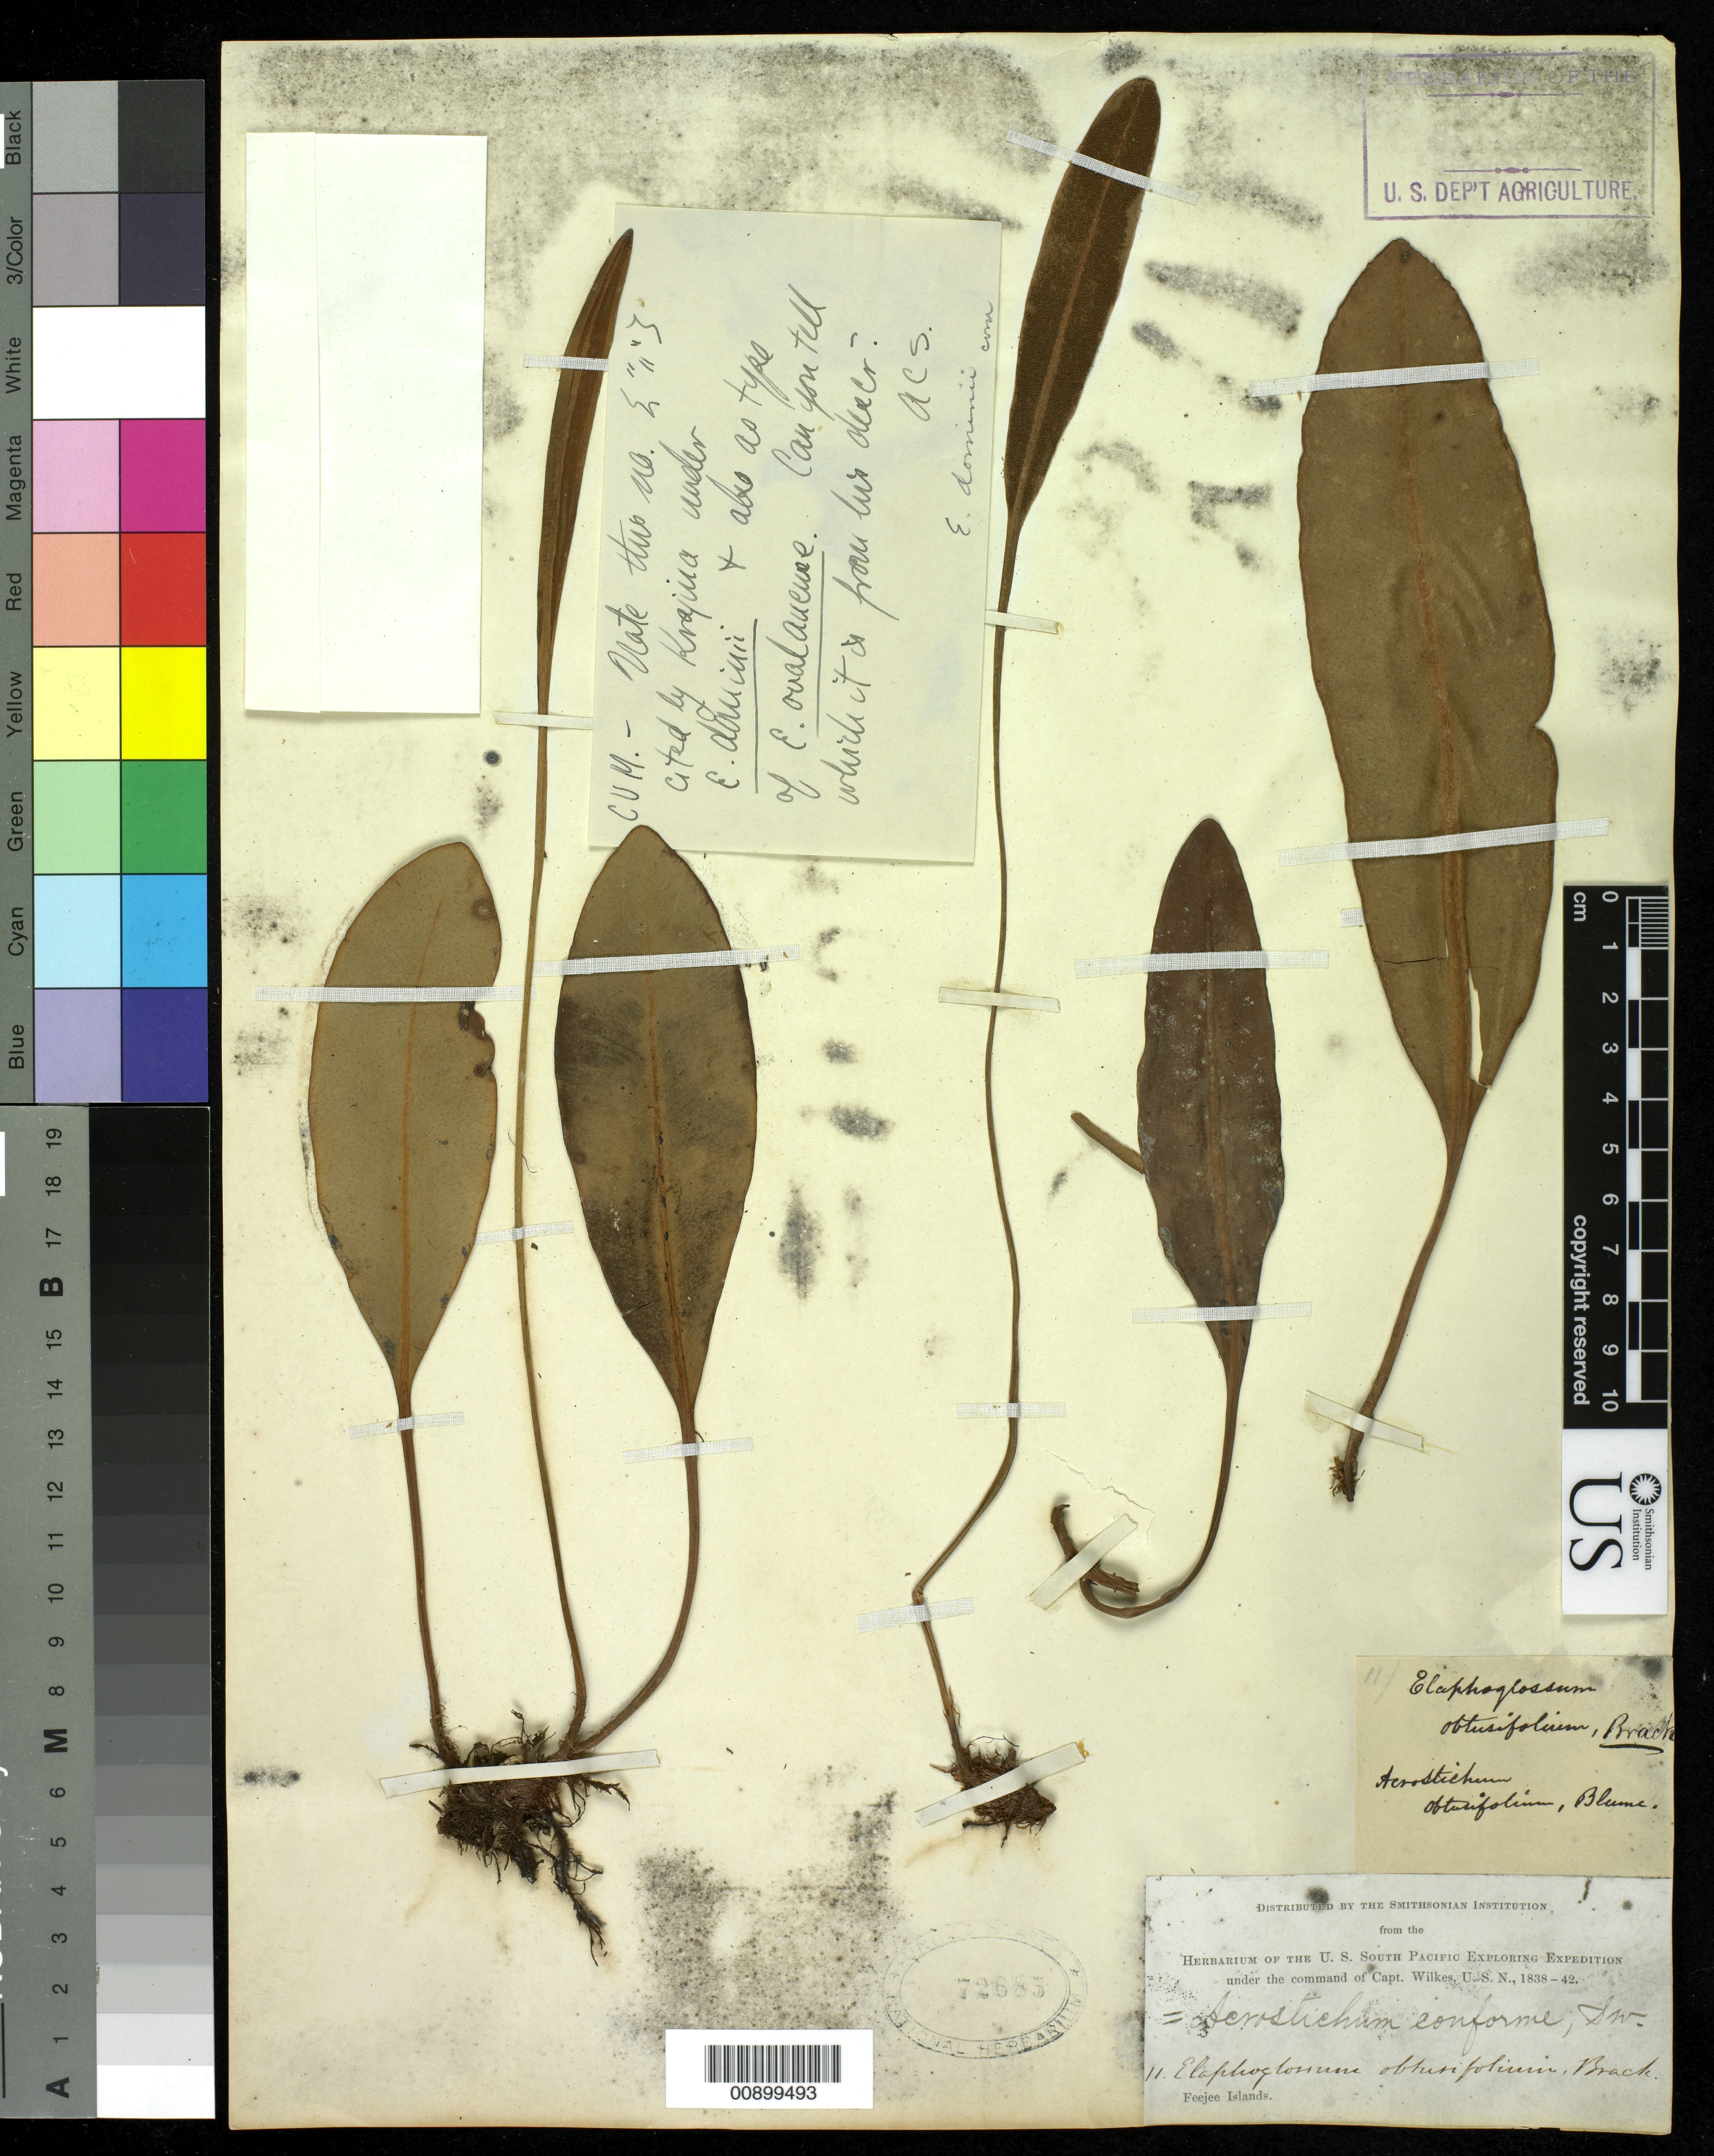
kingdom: Plantae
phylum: Tracheophyta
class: Polypodiopsida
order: Polypodiales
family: Dryopteridaceae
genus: Elaphoglossum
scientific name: Elaphoglossum dominii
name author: Krajina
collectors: Wilkes Explor. Exped.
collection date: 1838/1842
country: Fiji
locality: Feejee Islands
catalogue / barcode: US 72685